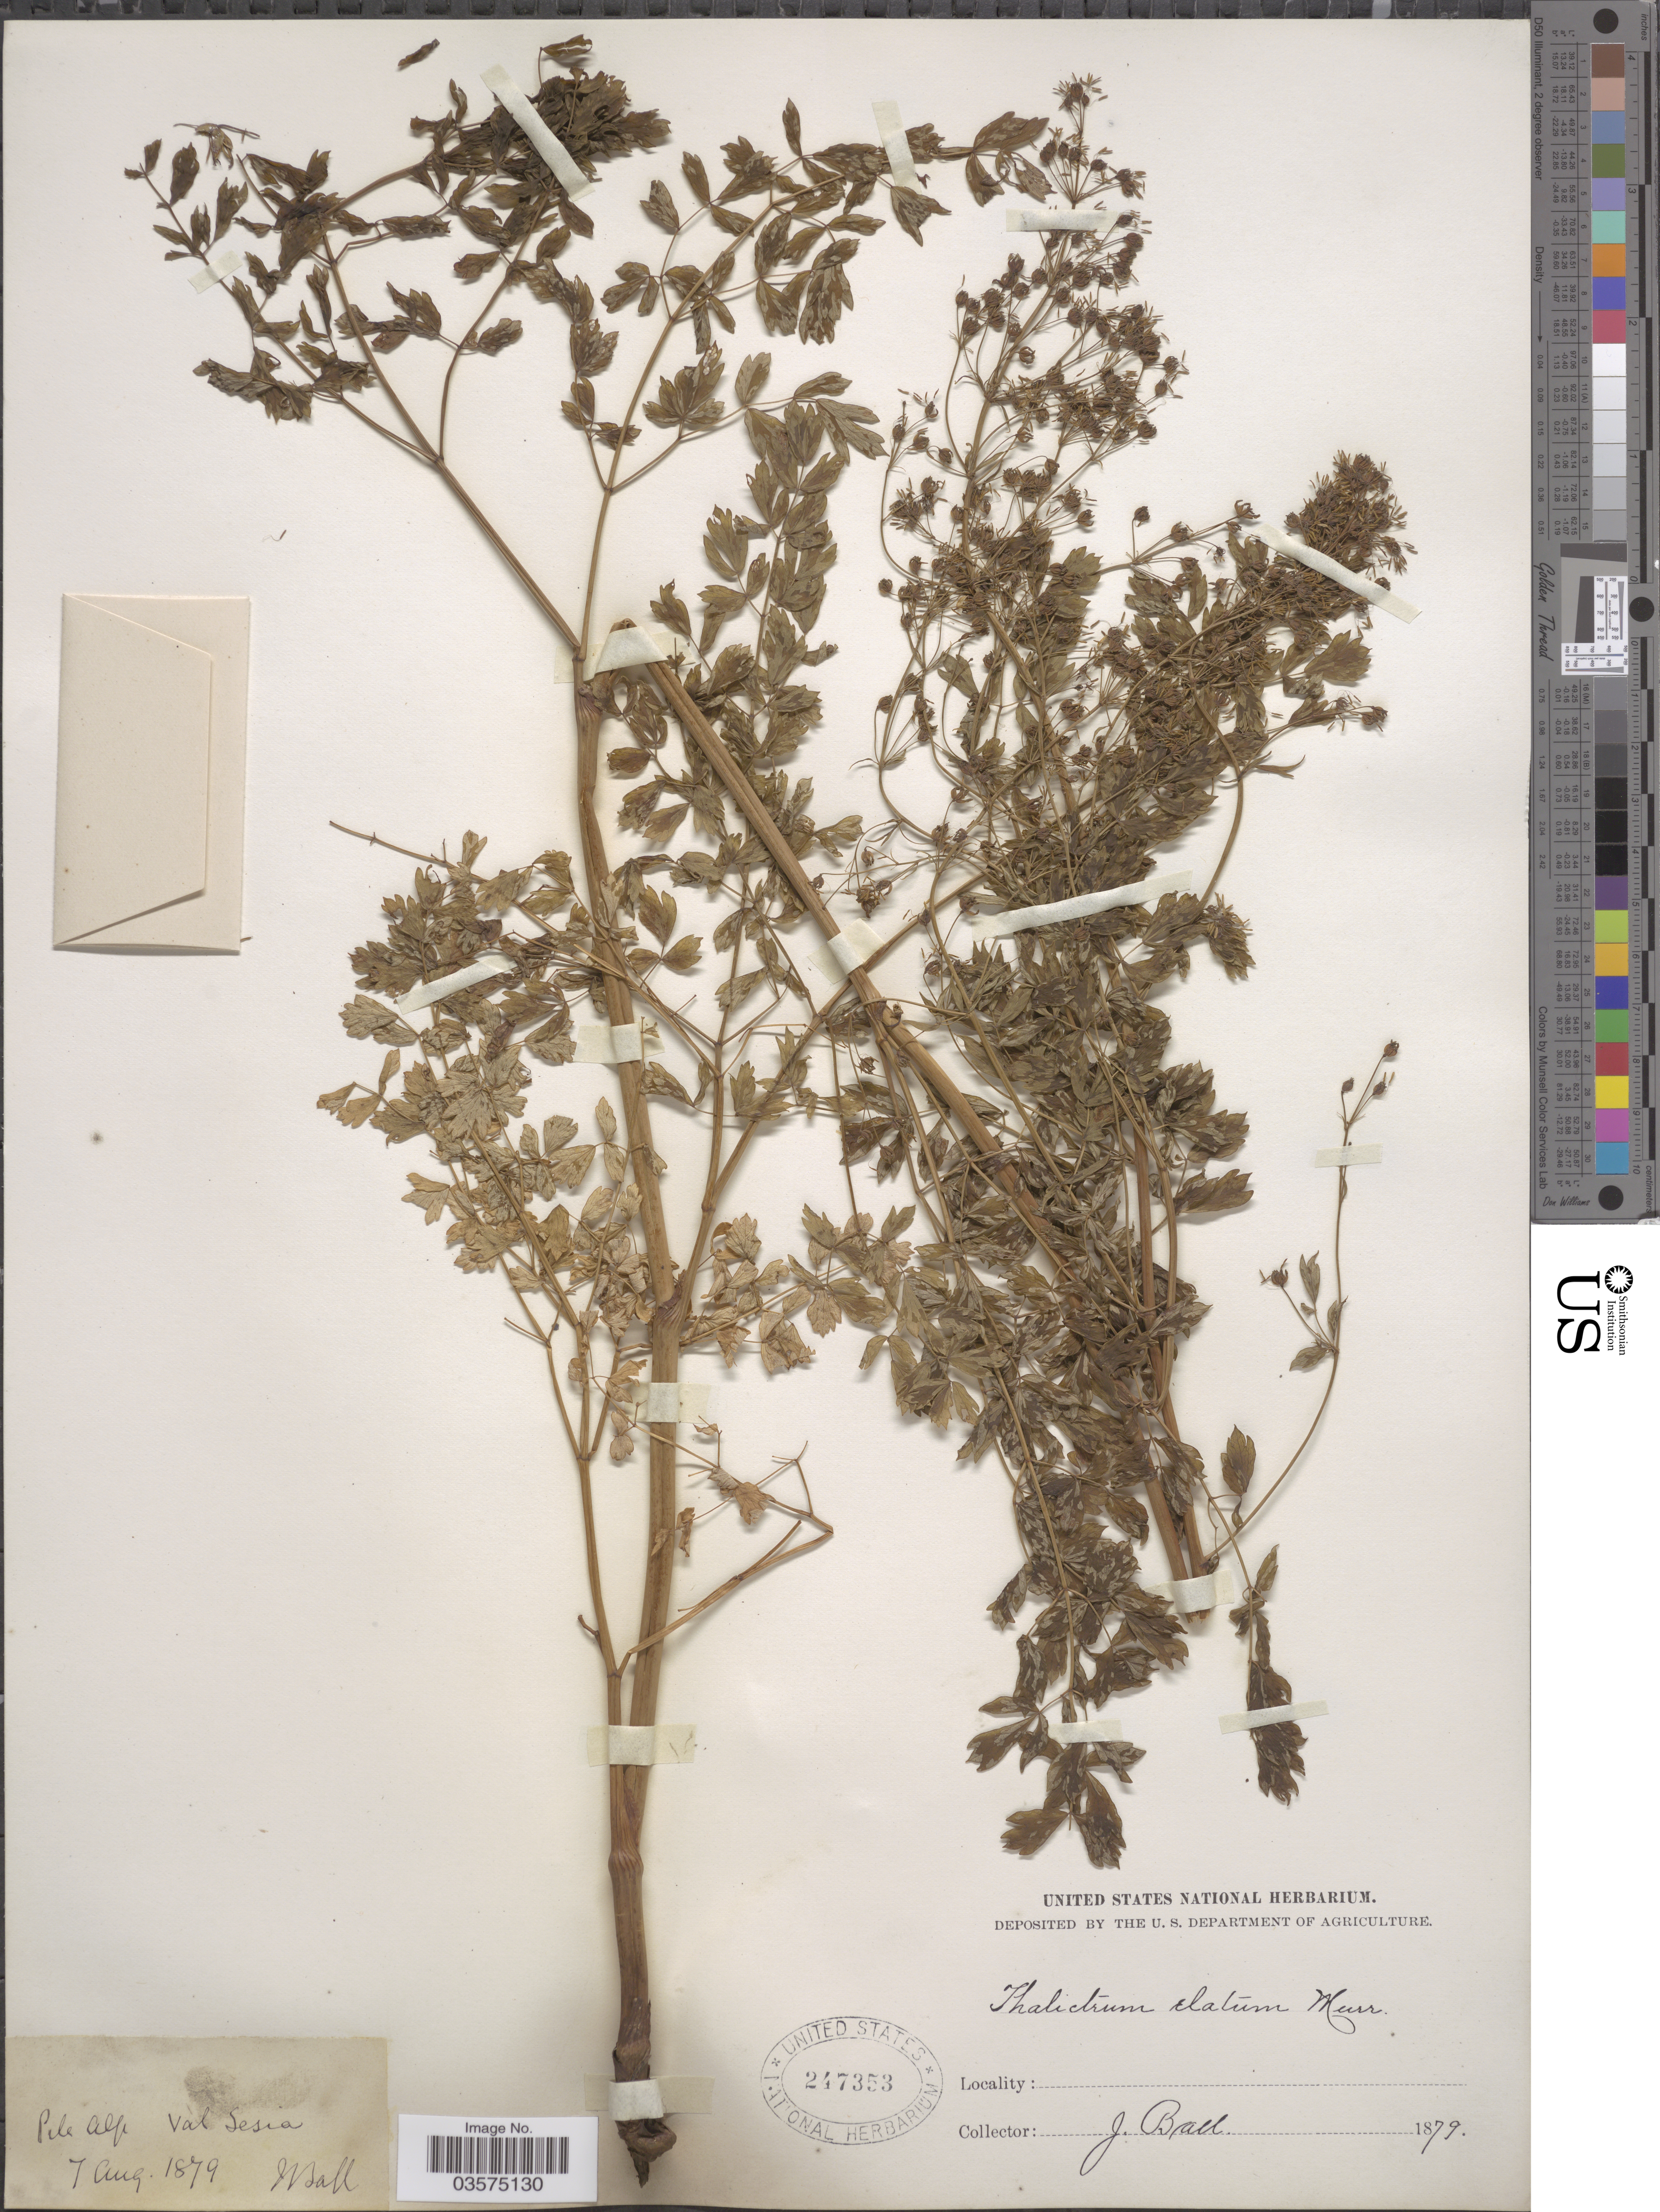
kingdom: Plantae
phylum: Tracheophyta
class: Magnoliopsida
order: Ranunculales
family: Ranunculaceae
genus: Thalictrum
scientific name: Thalictrum elatum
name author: Jacq.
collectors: J. Ball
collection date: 1879-08-07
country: Italy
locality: Pile Alp. Val Sesia.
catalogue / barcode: US 247353